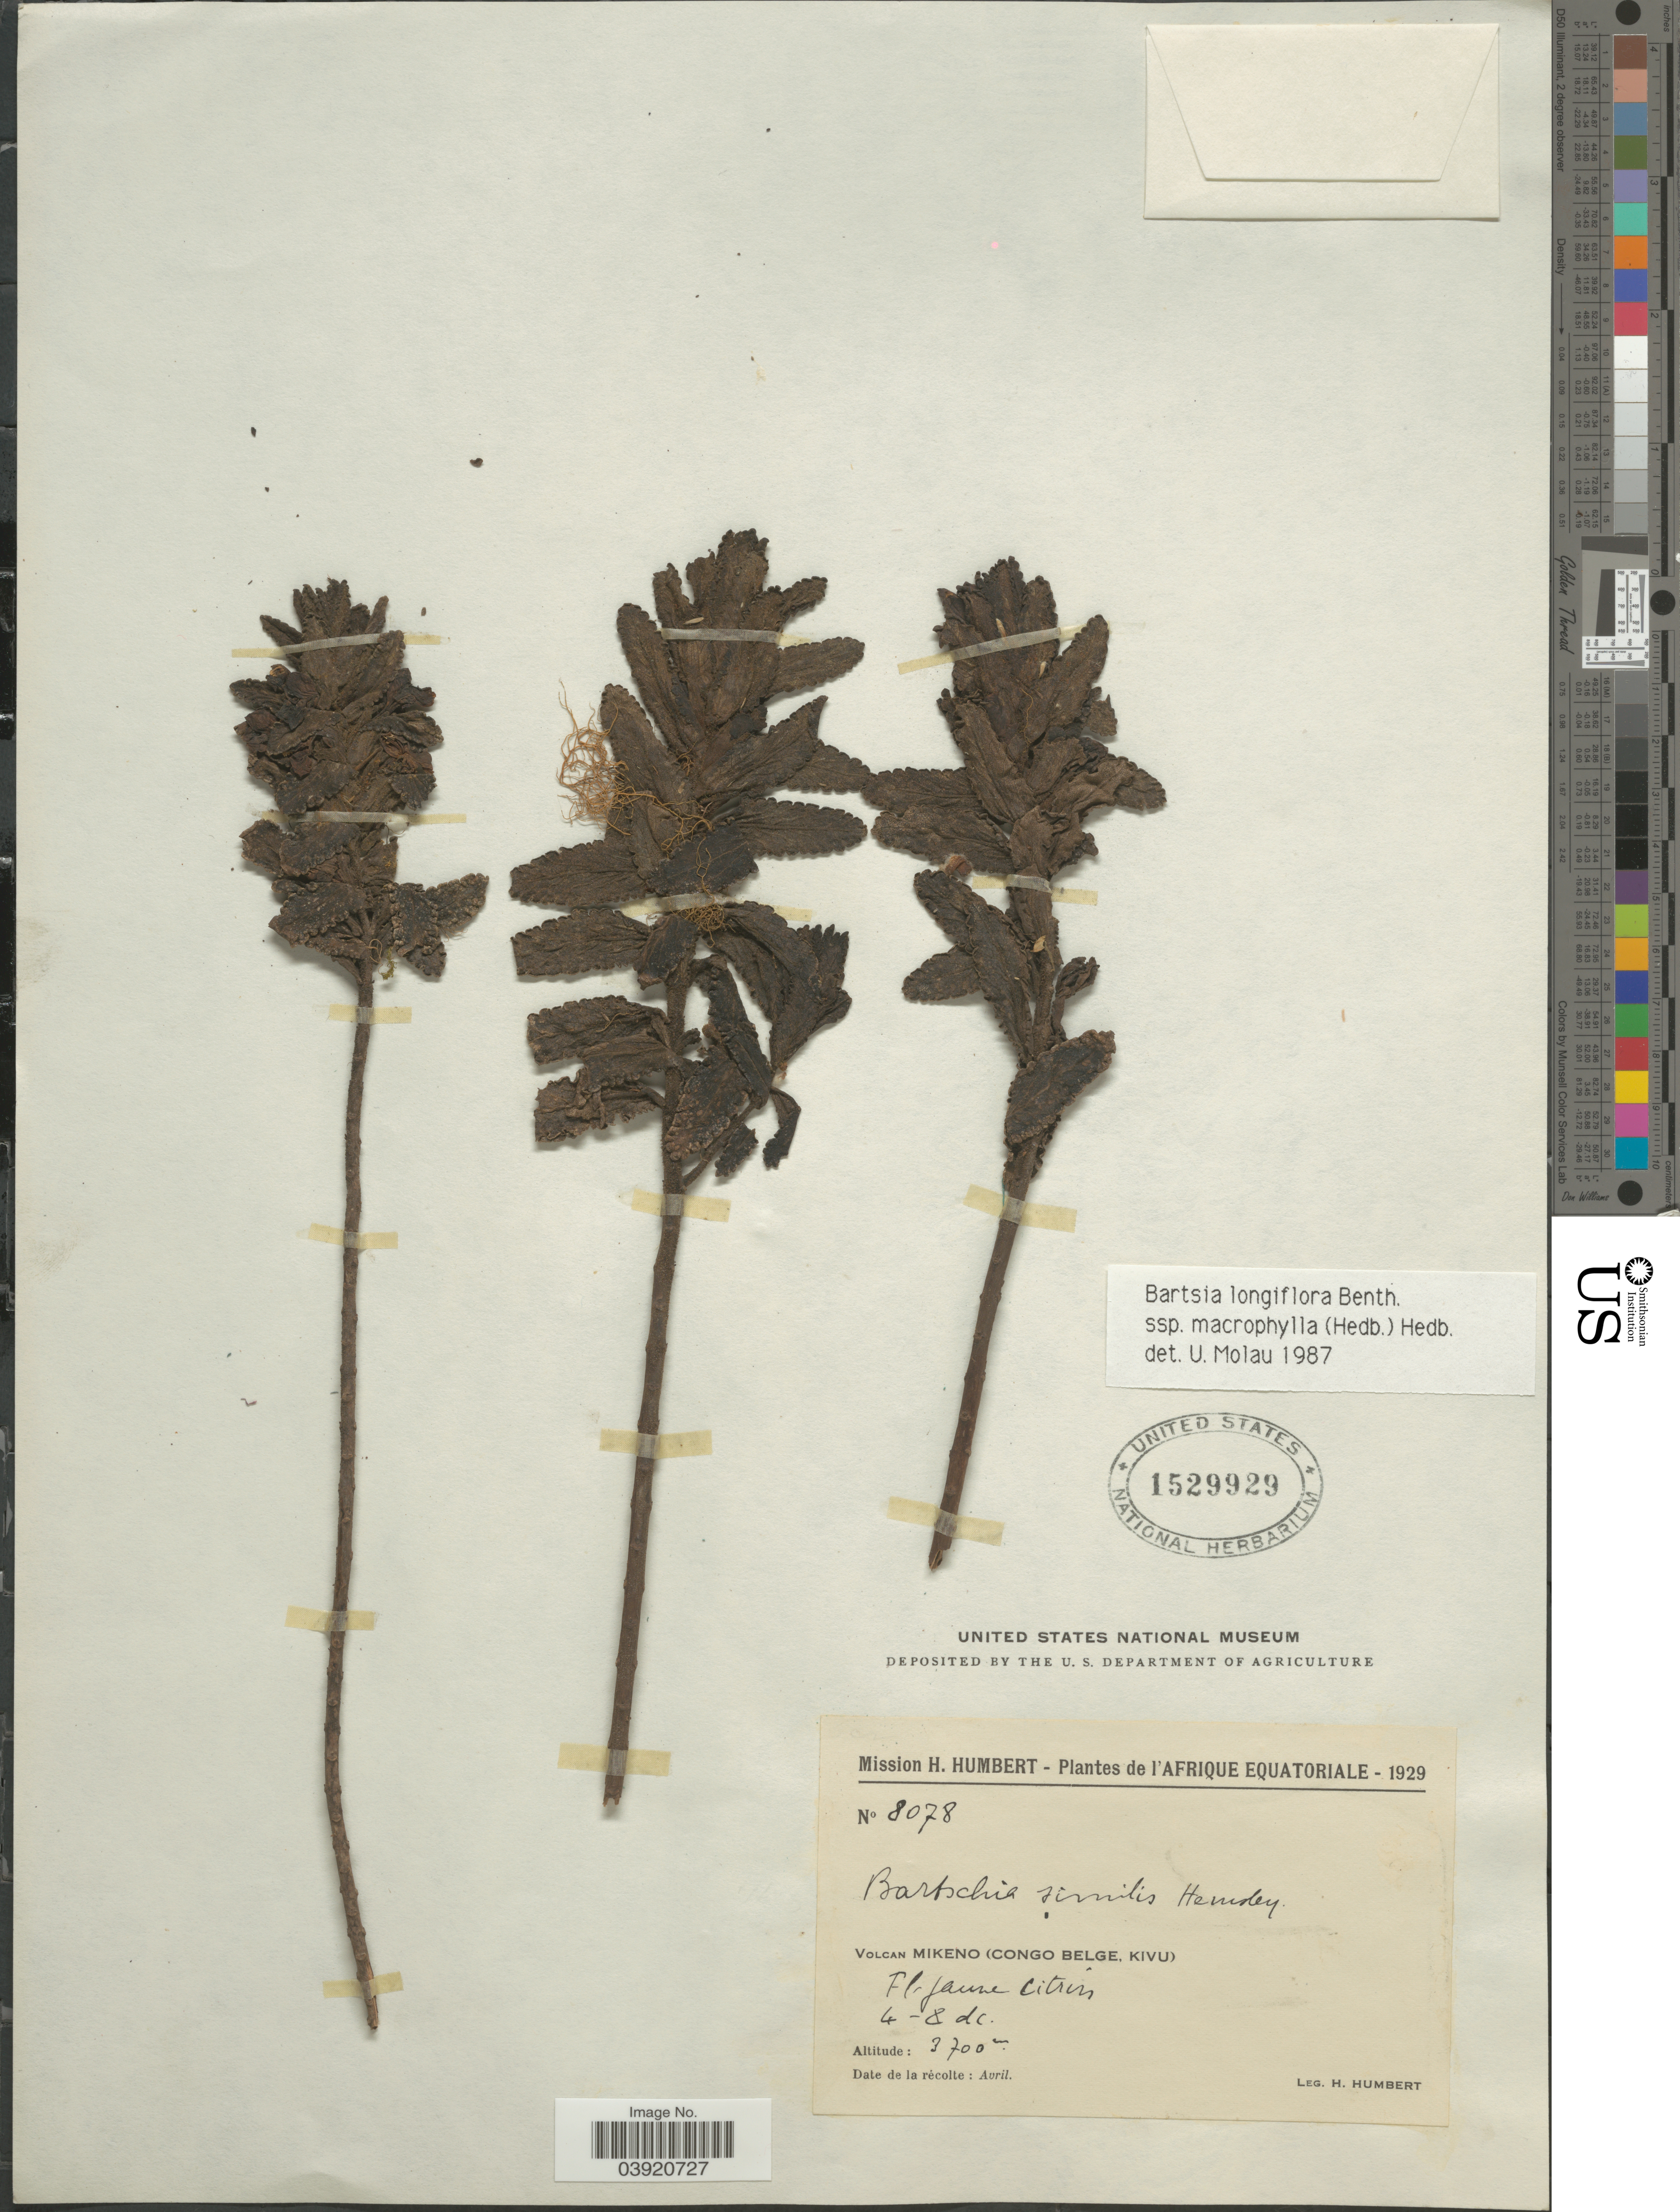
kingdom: Plantae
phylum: Tracheophyta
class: Magnoliopsida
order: Lamiales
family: Orobanchaceae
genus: Bartsia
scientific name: Bartsia longiflora subsp. macrophylla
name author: (Hedberg) Hedberg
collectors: H. Humbert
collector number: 8078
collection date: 1929-04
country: Congo, Democratic Republic of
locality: Afrique Equatoriale. Volcan Mikeno (Congo Belge, Kivu).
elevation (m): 3700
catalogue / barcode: US 1529929